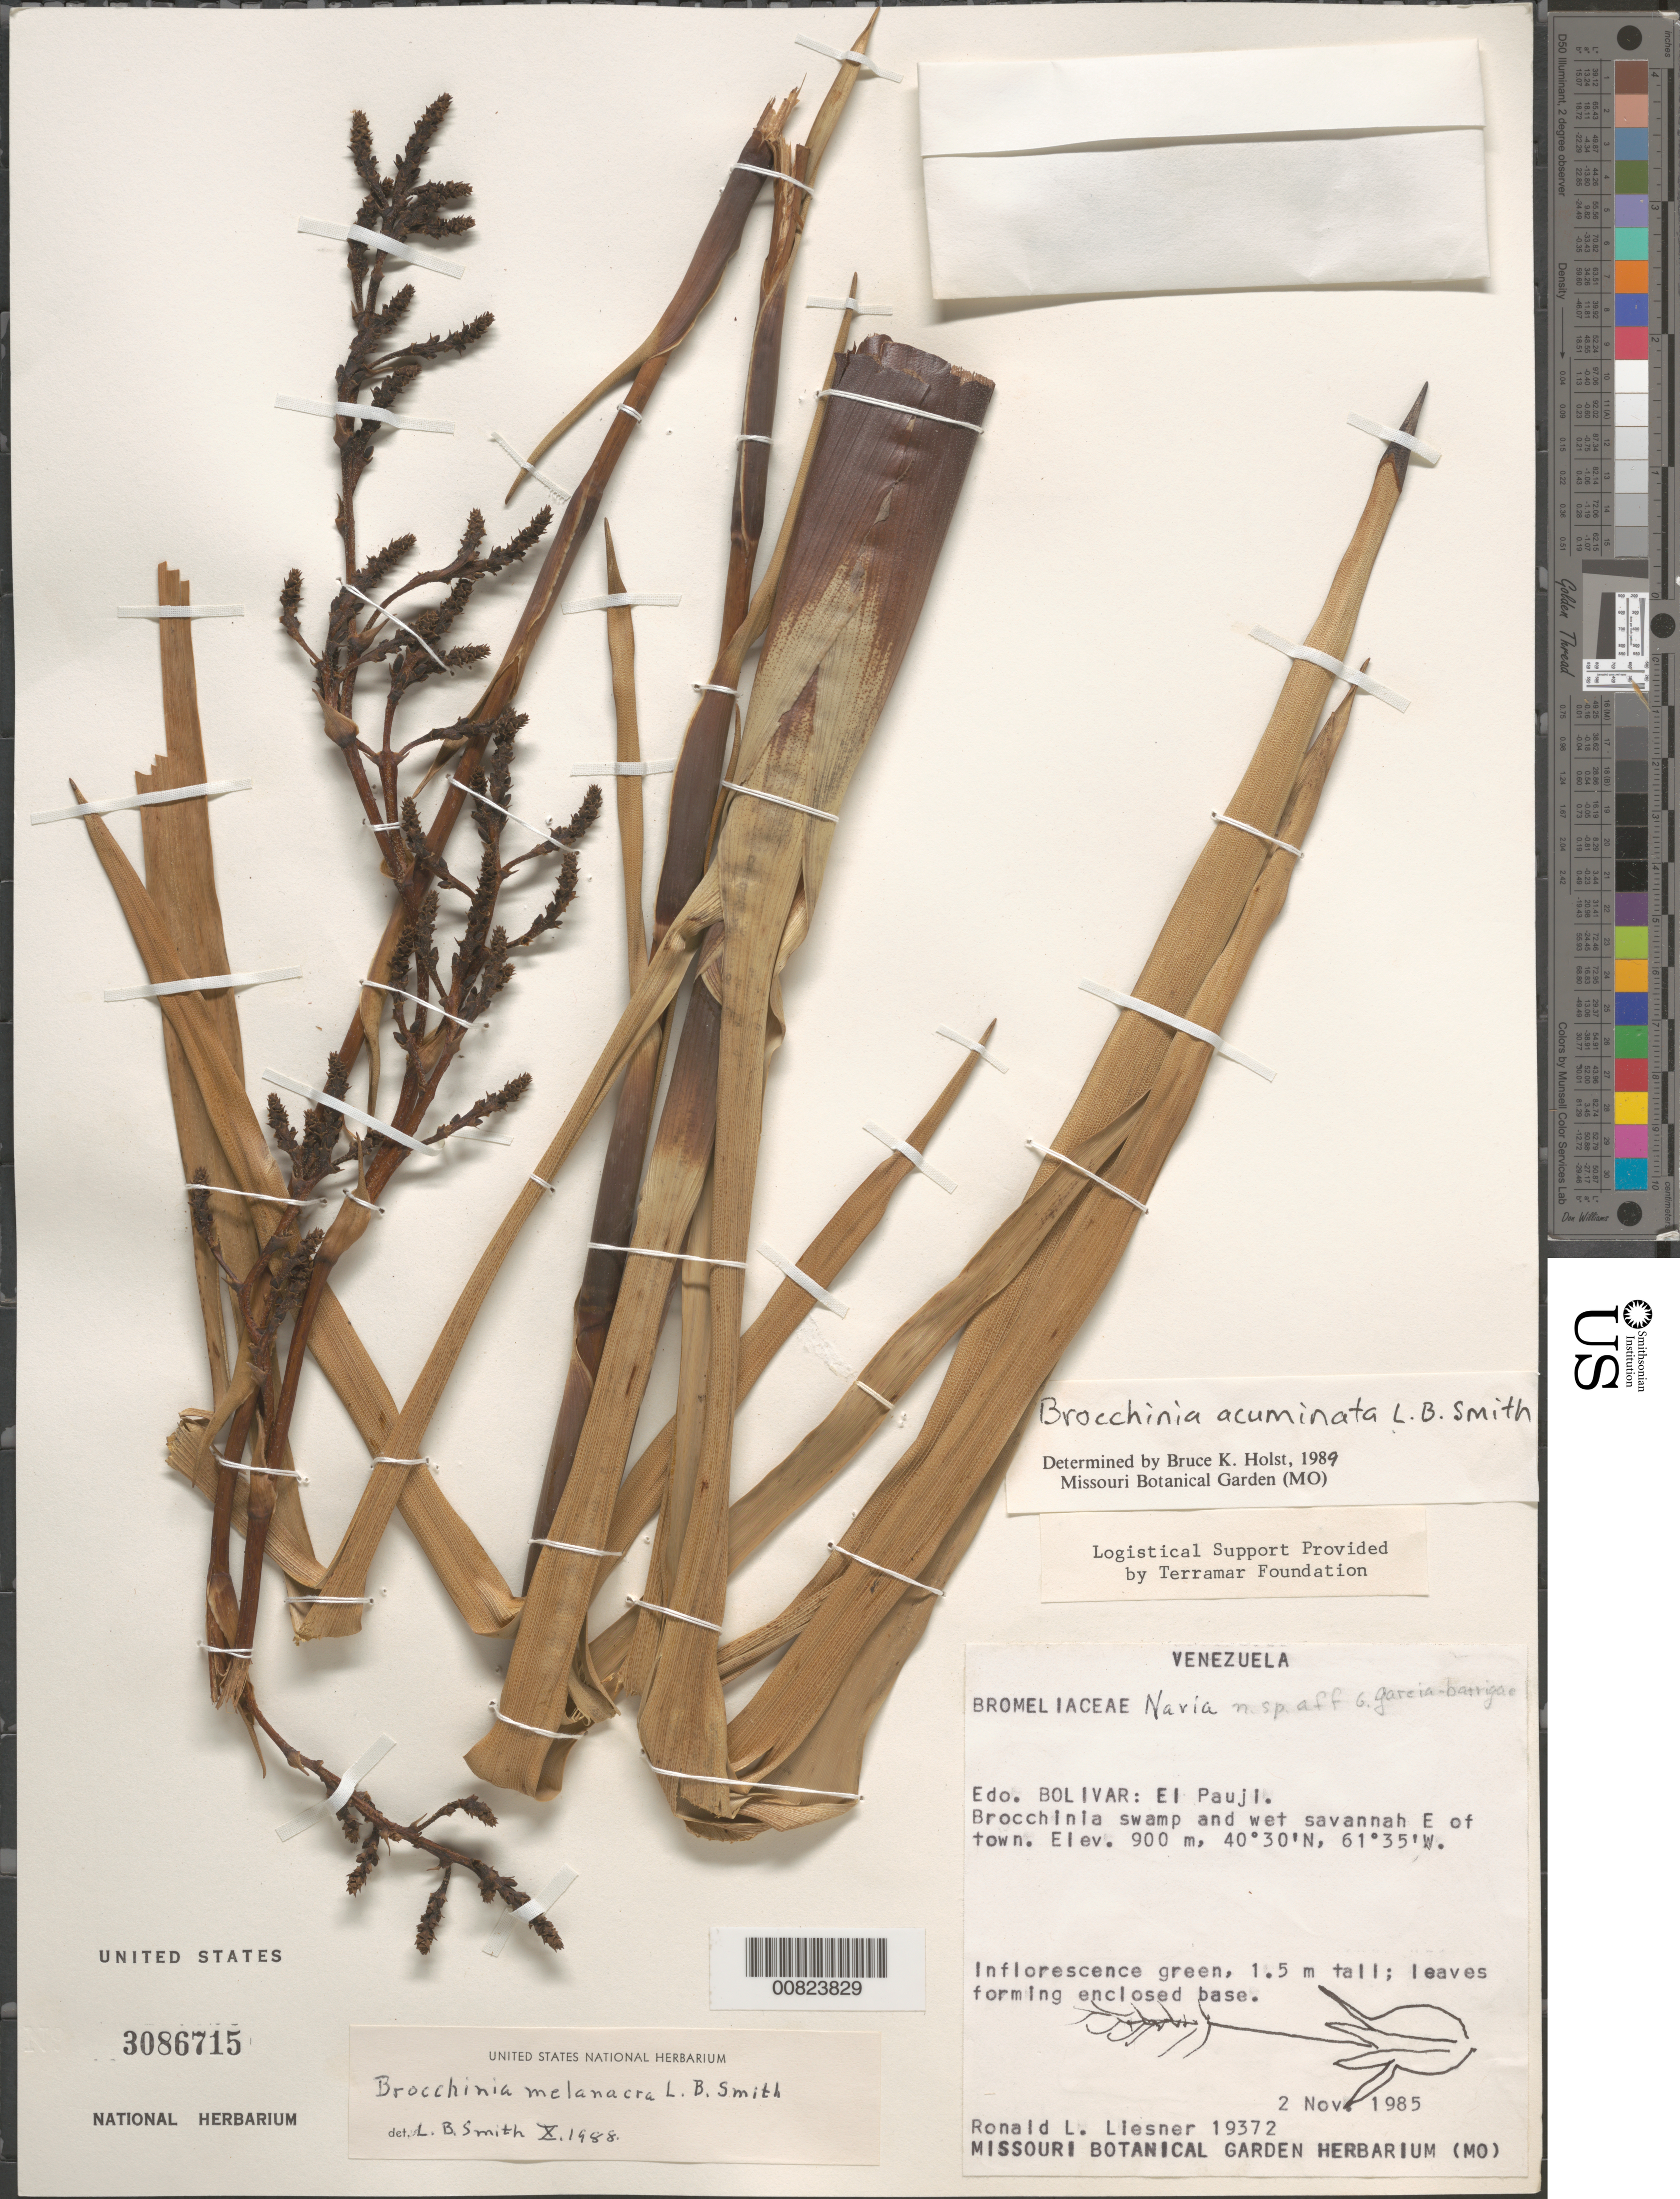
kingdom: Plantae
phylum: Tracheophyta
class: Liliopsida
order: Poales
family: Bromeliaceae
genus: Brocchinia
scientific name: Brocchinia acuminata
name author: L.B. Sm.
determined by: Holst, Bruce K.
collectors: R. L. Liesner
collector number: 19372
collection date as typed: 2-Nov-85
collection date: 1985-11-02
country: Venezuela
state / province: Bolívar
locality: El Pauji, E of town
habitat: Brocchinia swamp and wet savanna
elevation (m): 900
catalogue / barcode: US 3086715